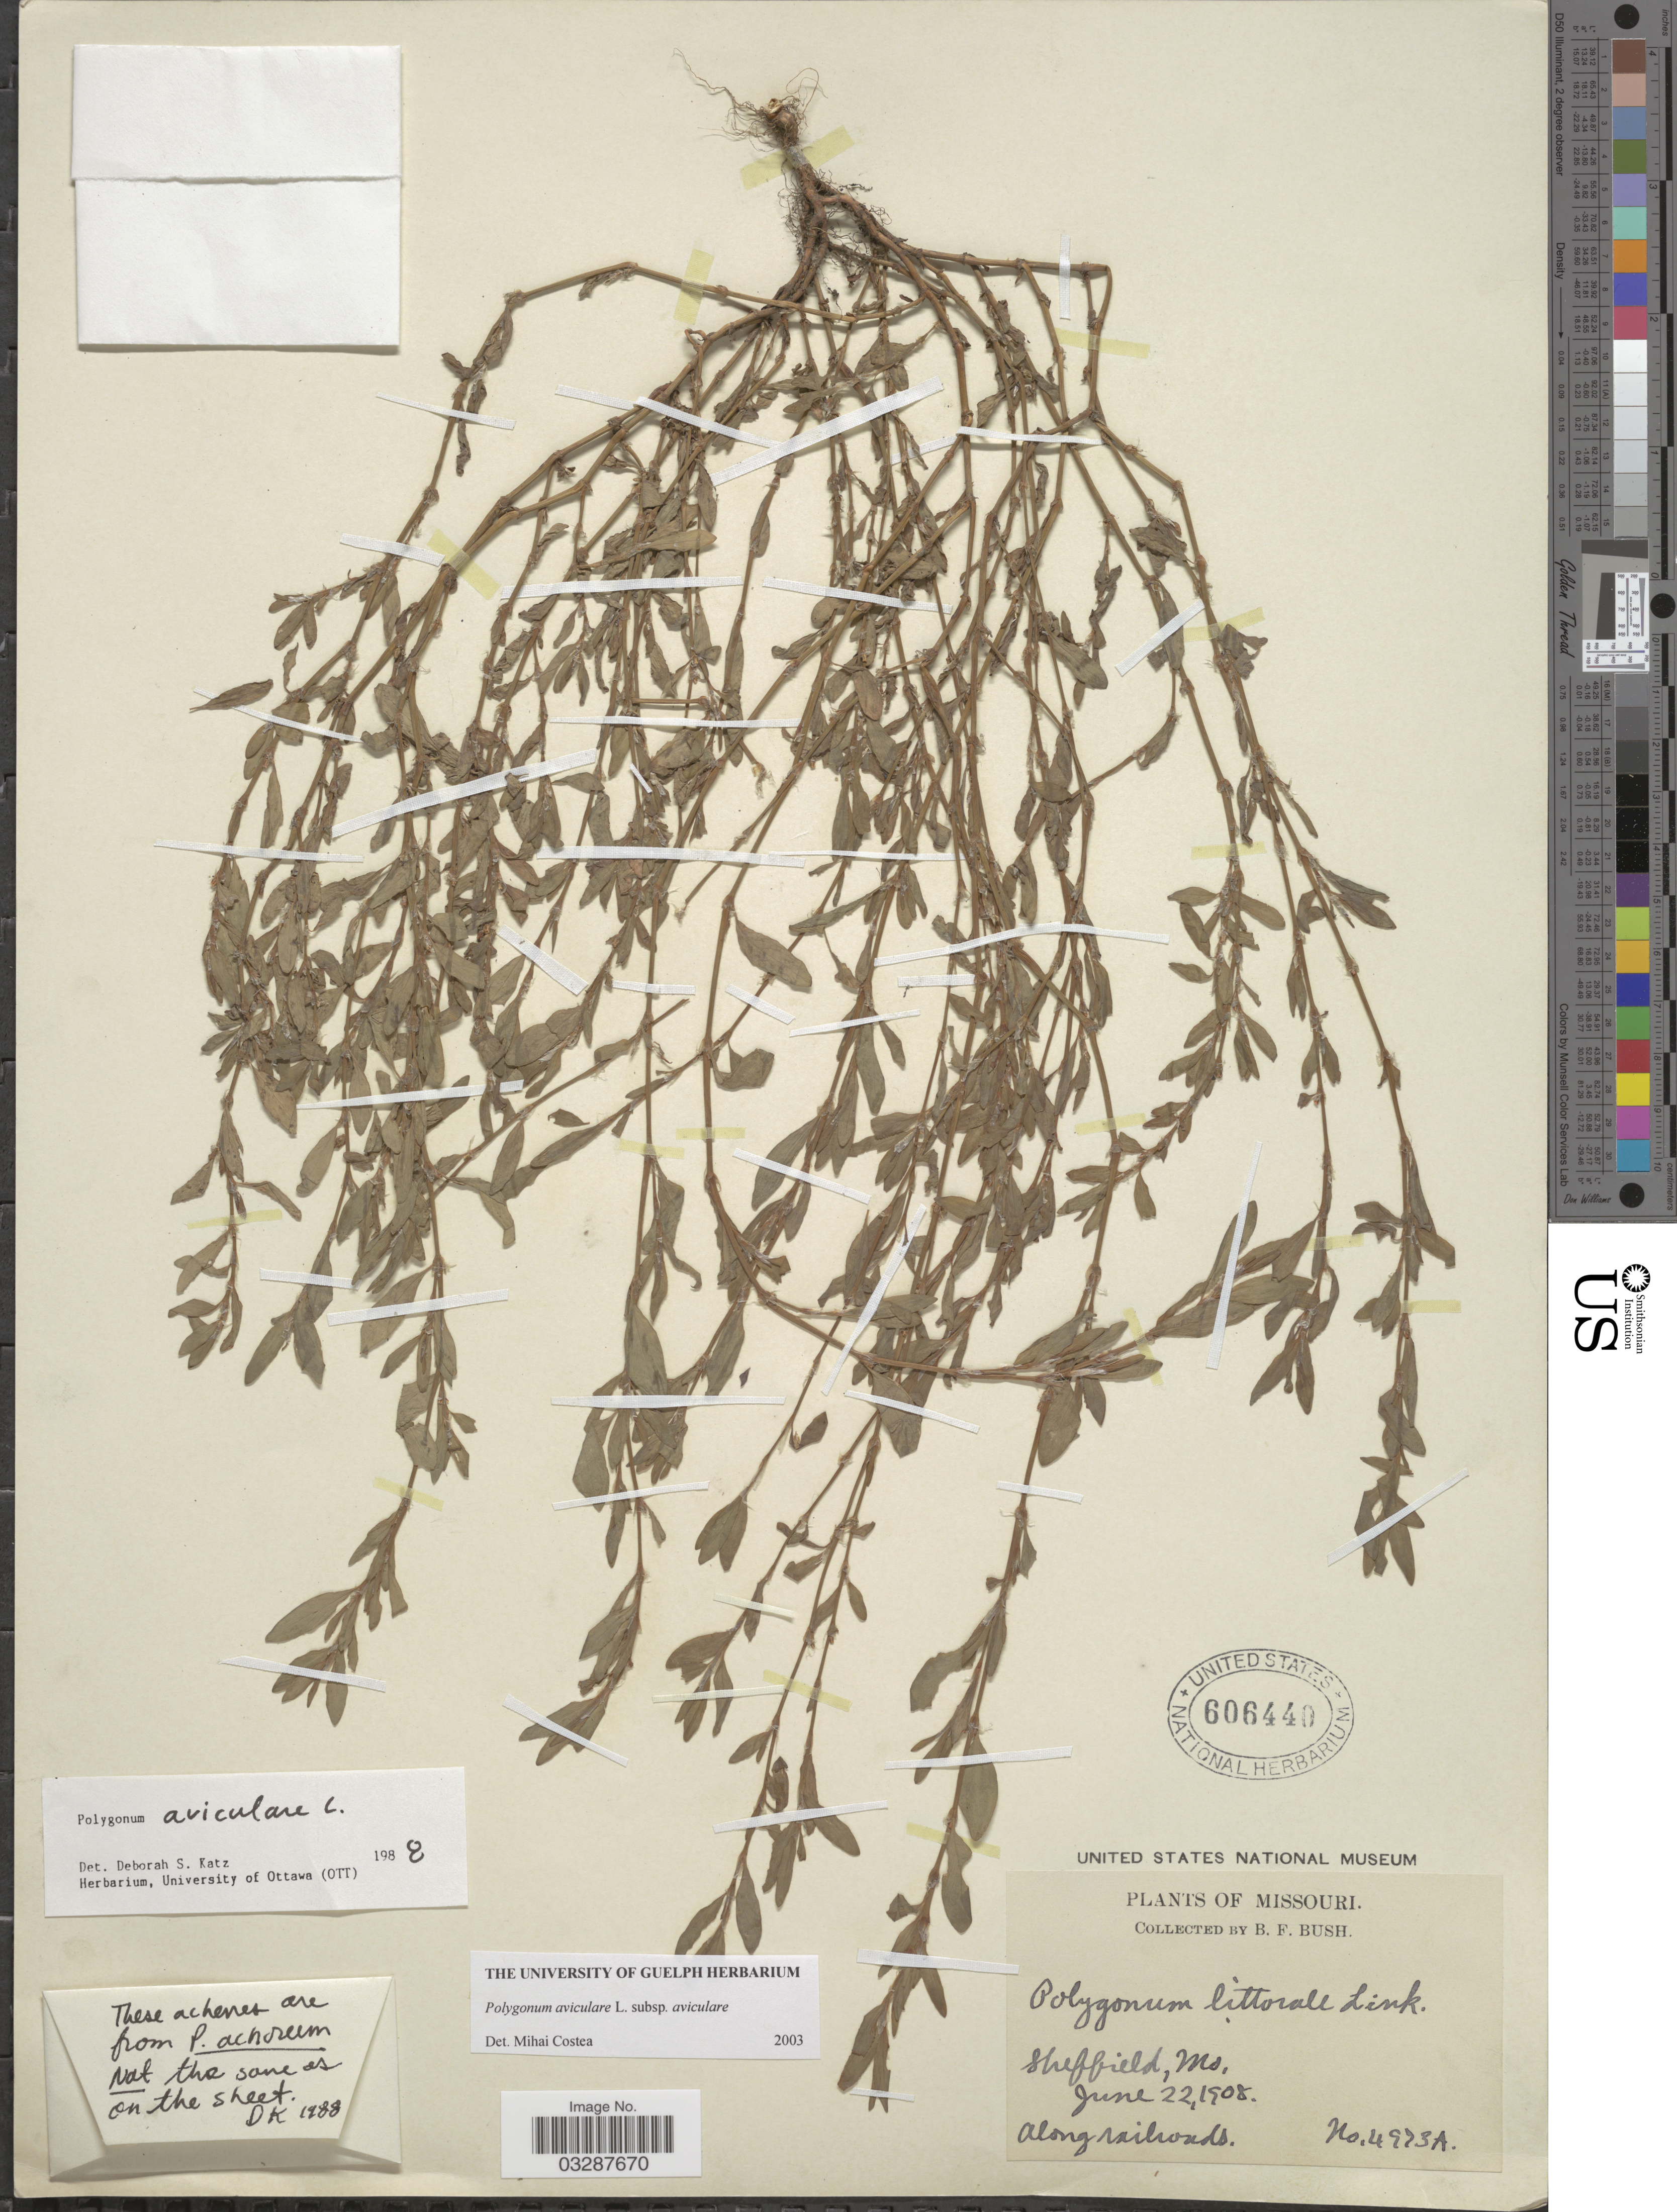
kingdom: Plantae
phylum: Tracheophyta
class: Magnoliopsida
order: Caryophyllales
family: Polygonaceae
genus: Polygonum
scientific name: Polygonum aviculare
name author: L.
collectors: B. F. Bush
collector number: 4973A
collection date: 1908-06-22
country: United States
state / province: Missouri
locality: Sheffield.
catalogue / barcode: US 606440